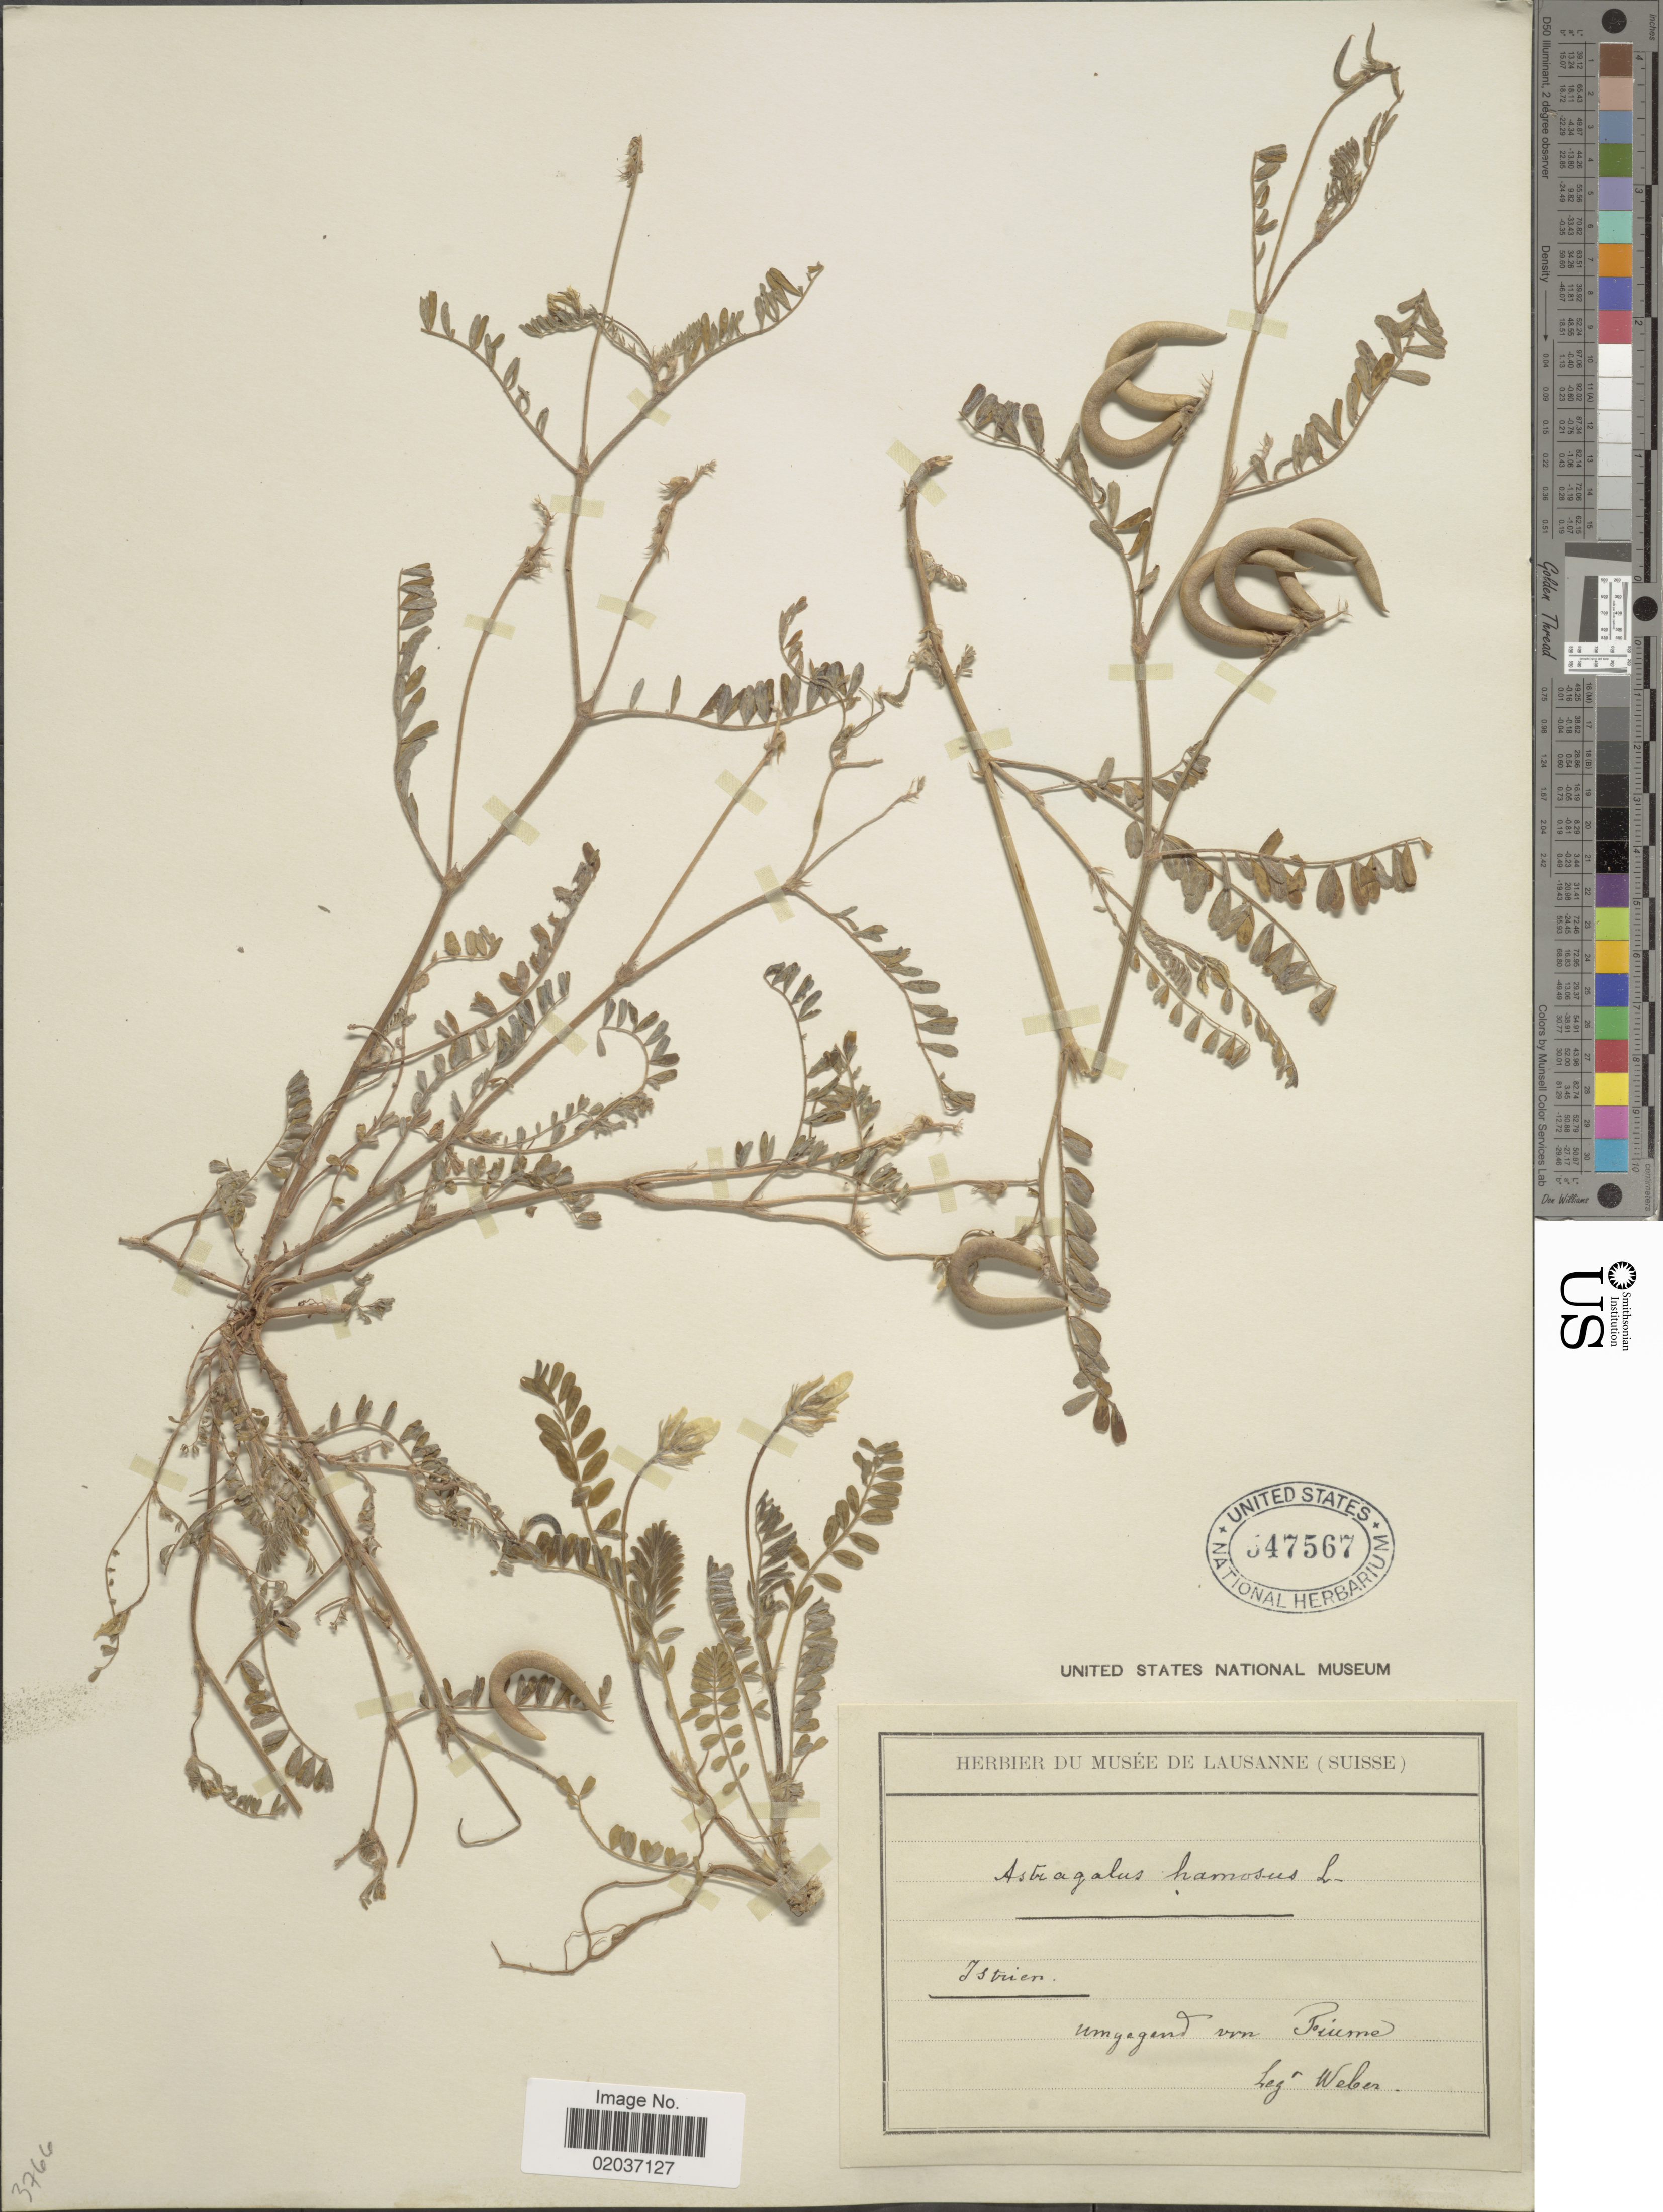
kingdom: Plantae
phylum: Tracheophyta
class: Magnoliopsida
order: Fabales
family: Fabaceae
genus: Astragalus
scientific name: Astragalus hamosus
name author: L.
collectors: -- Weber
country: Croatia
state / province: Istria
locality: Istrien,Umgegend von Fiume [interpreted]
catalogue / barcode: US 547567